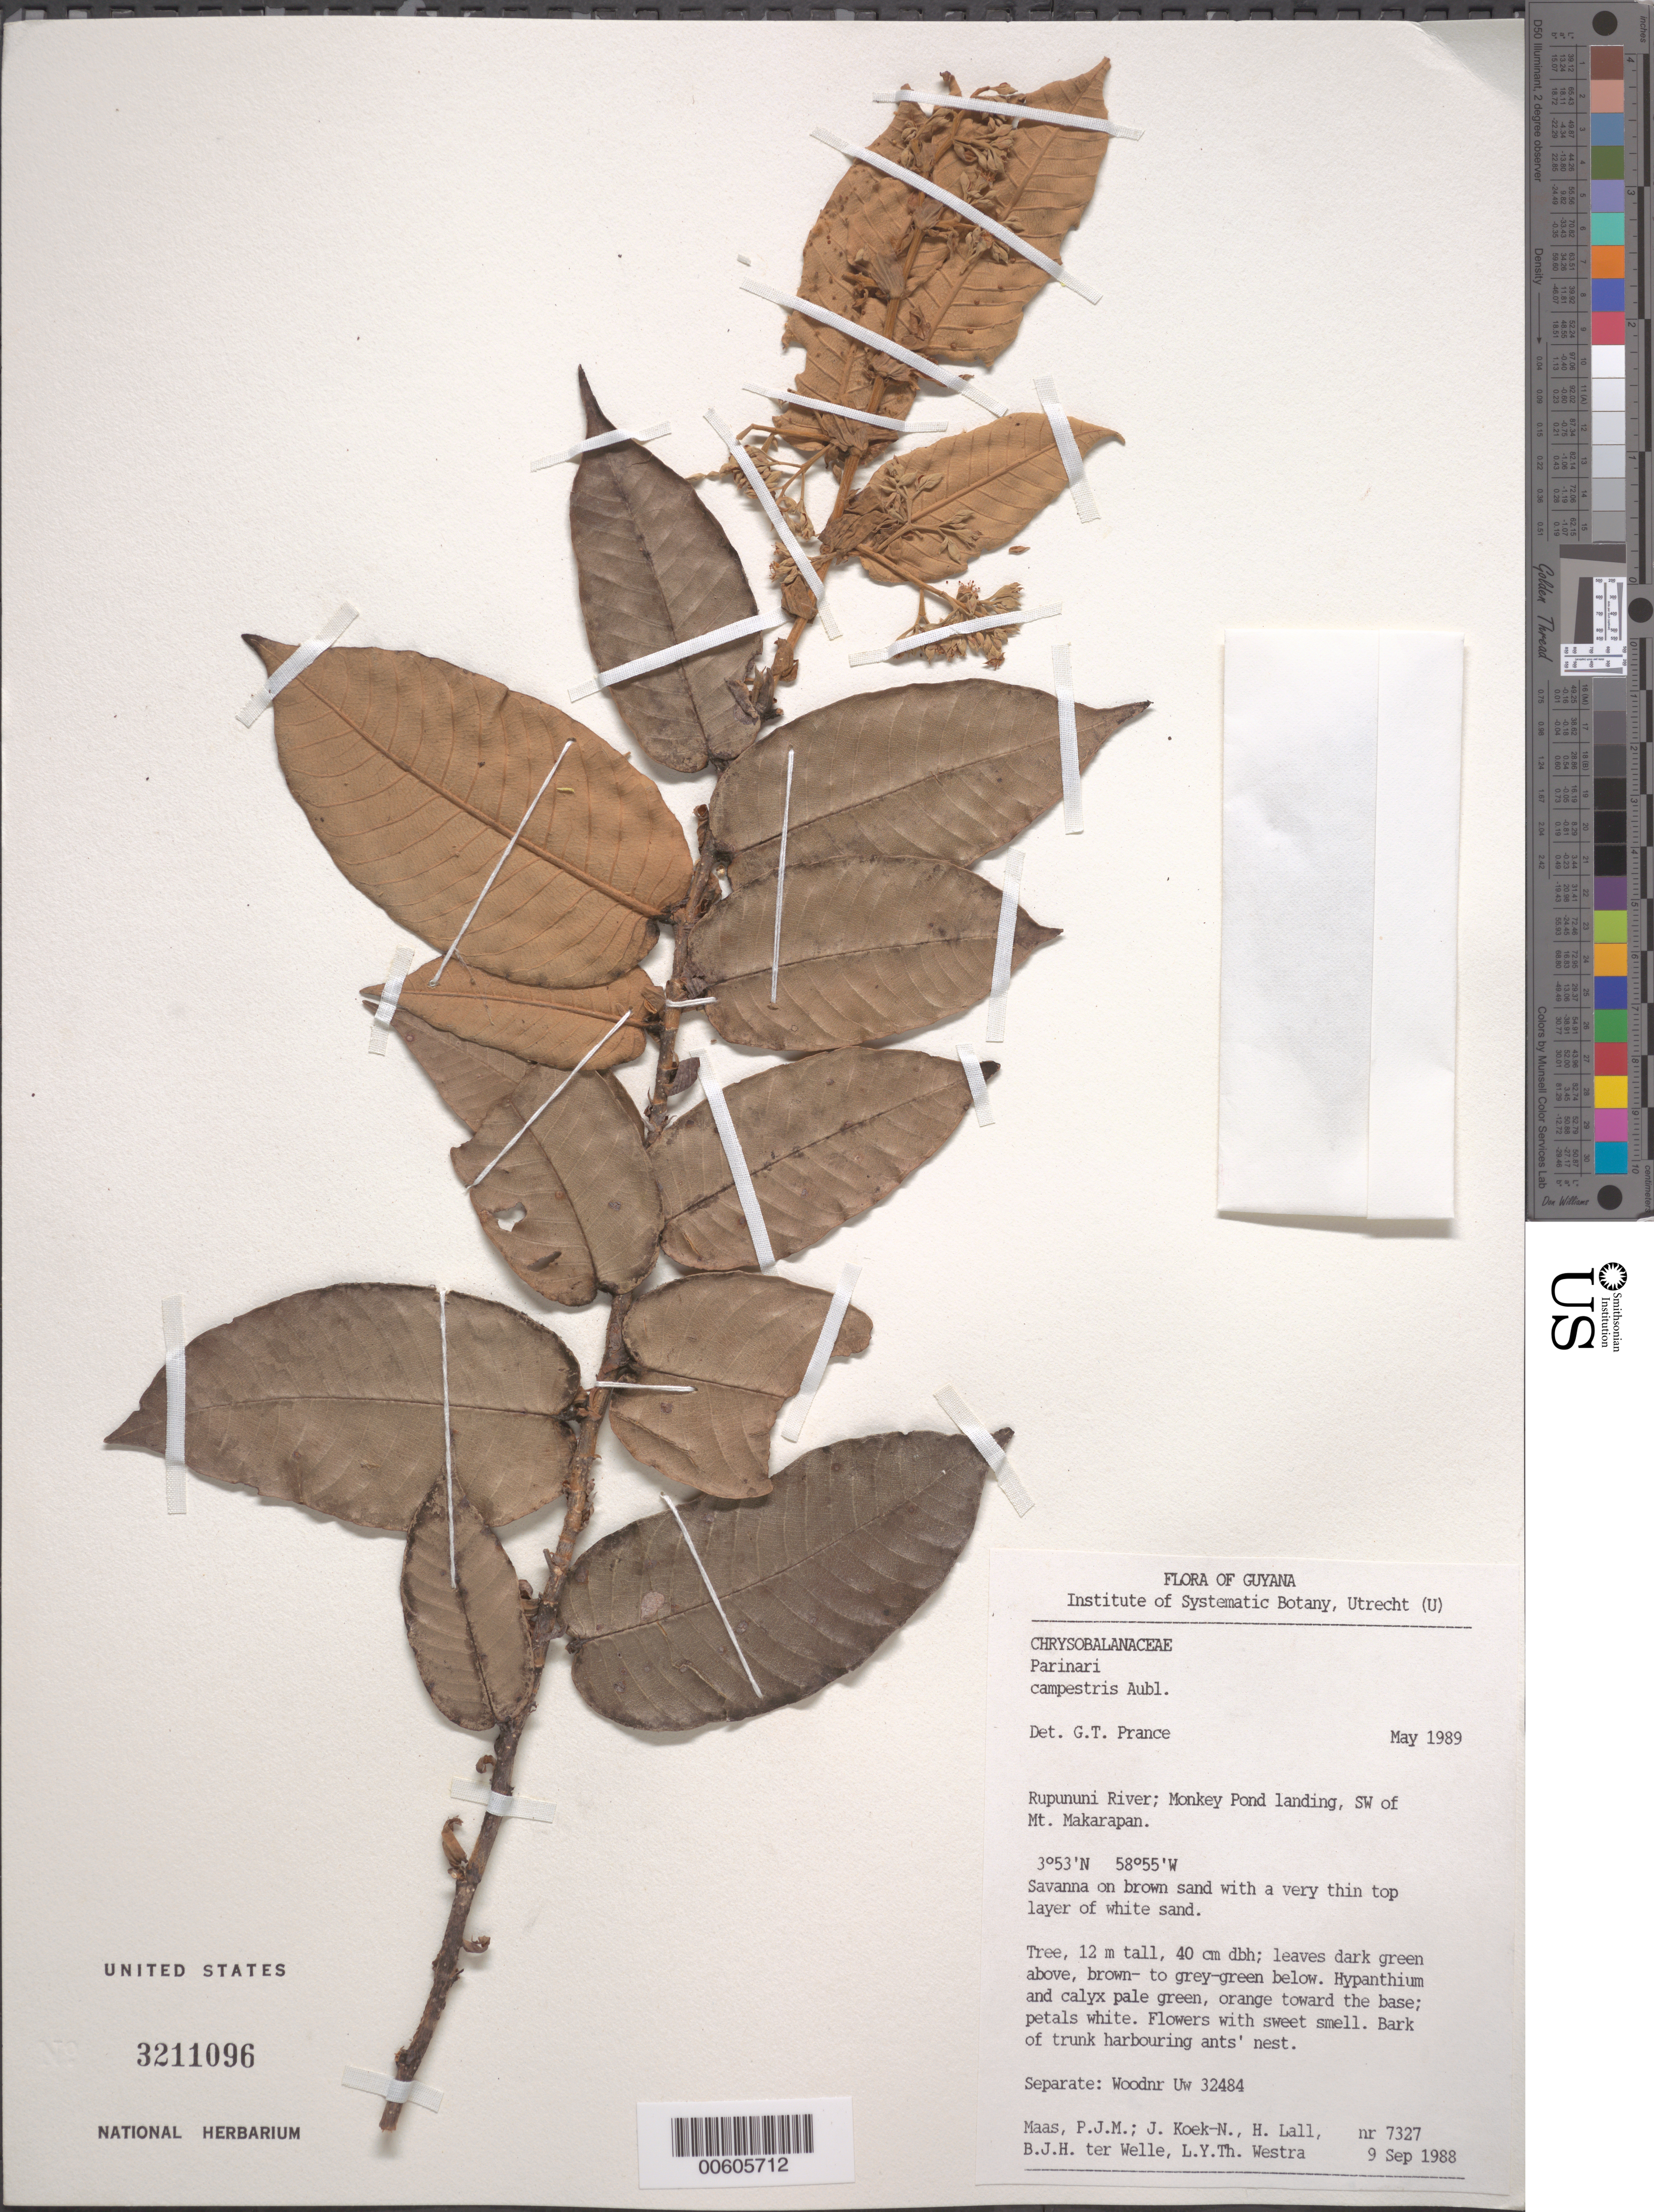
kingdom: Plantae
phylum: Tracheophyta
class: Magnoliopsida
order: Malpighiales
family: Chrysobalanaceae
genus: Parinari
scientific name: Parinari campestris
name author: Aubl.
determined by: Prance, G. T.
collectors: P. Maas, J. Koek-Noorman, H. Lall, B. Welle & L. Y. T. Westra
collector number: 7327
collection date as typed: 9-Sep-88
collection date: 1988-09-09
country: Guyana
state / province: U. Takutu-U. Essequibo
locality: Rupununi River, Monkey Pond landing, SW of Mt. Makarapan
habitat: Savanna on brown sand with a very thin top layer of white sand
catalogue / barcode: US 3211096